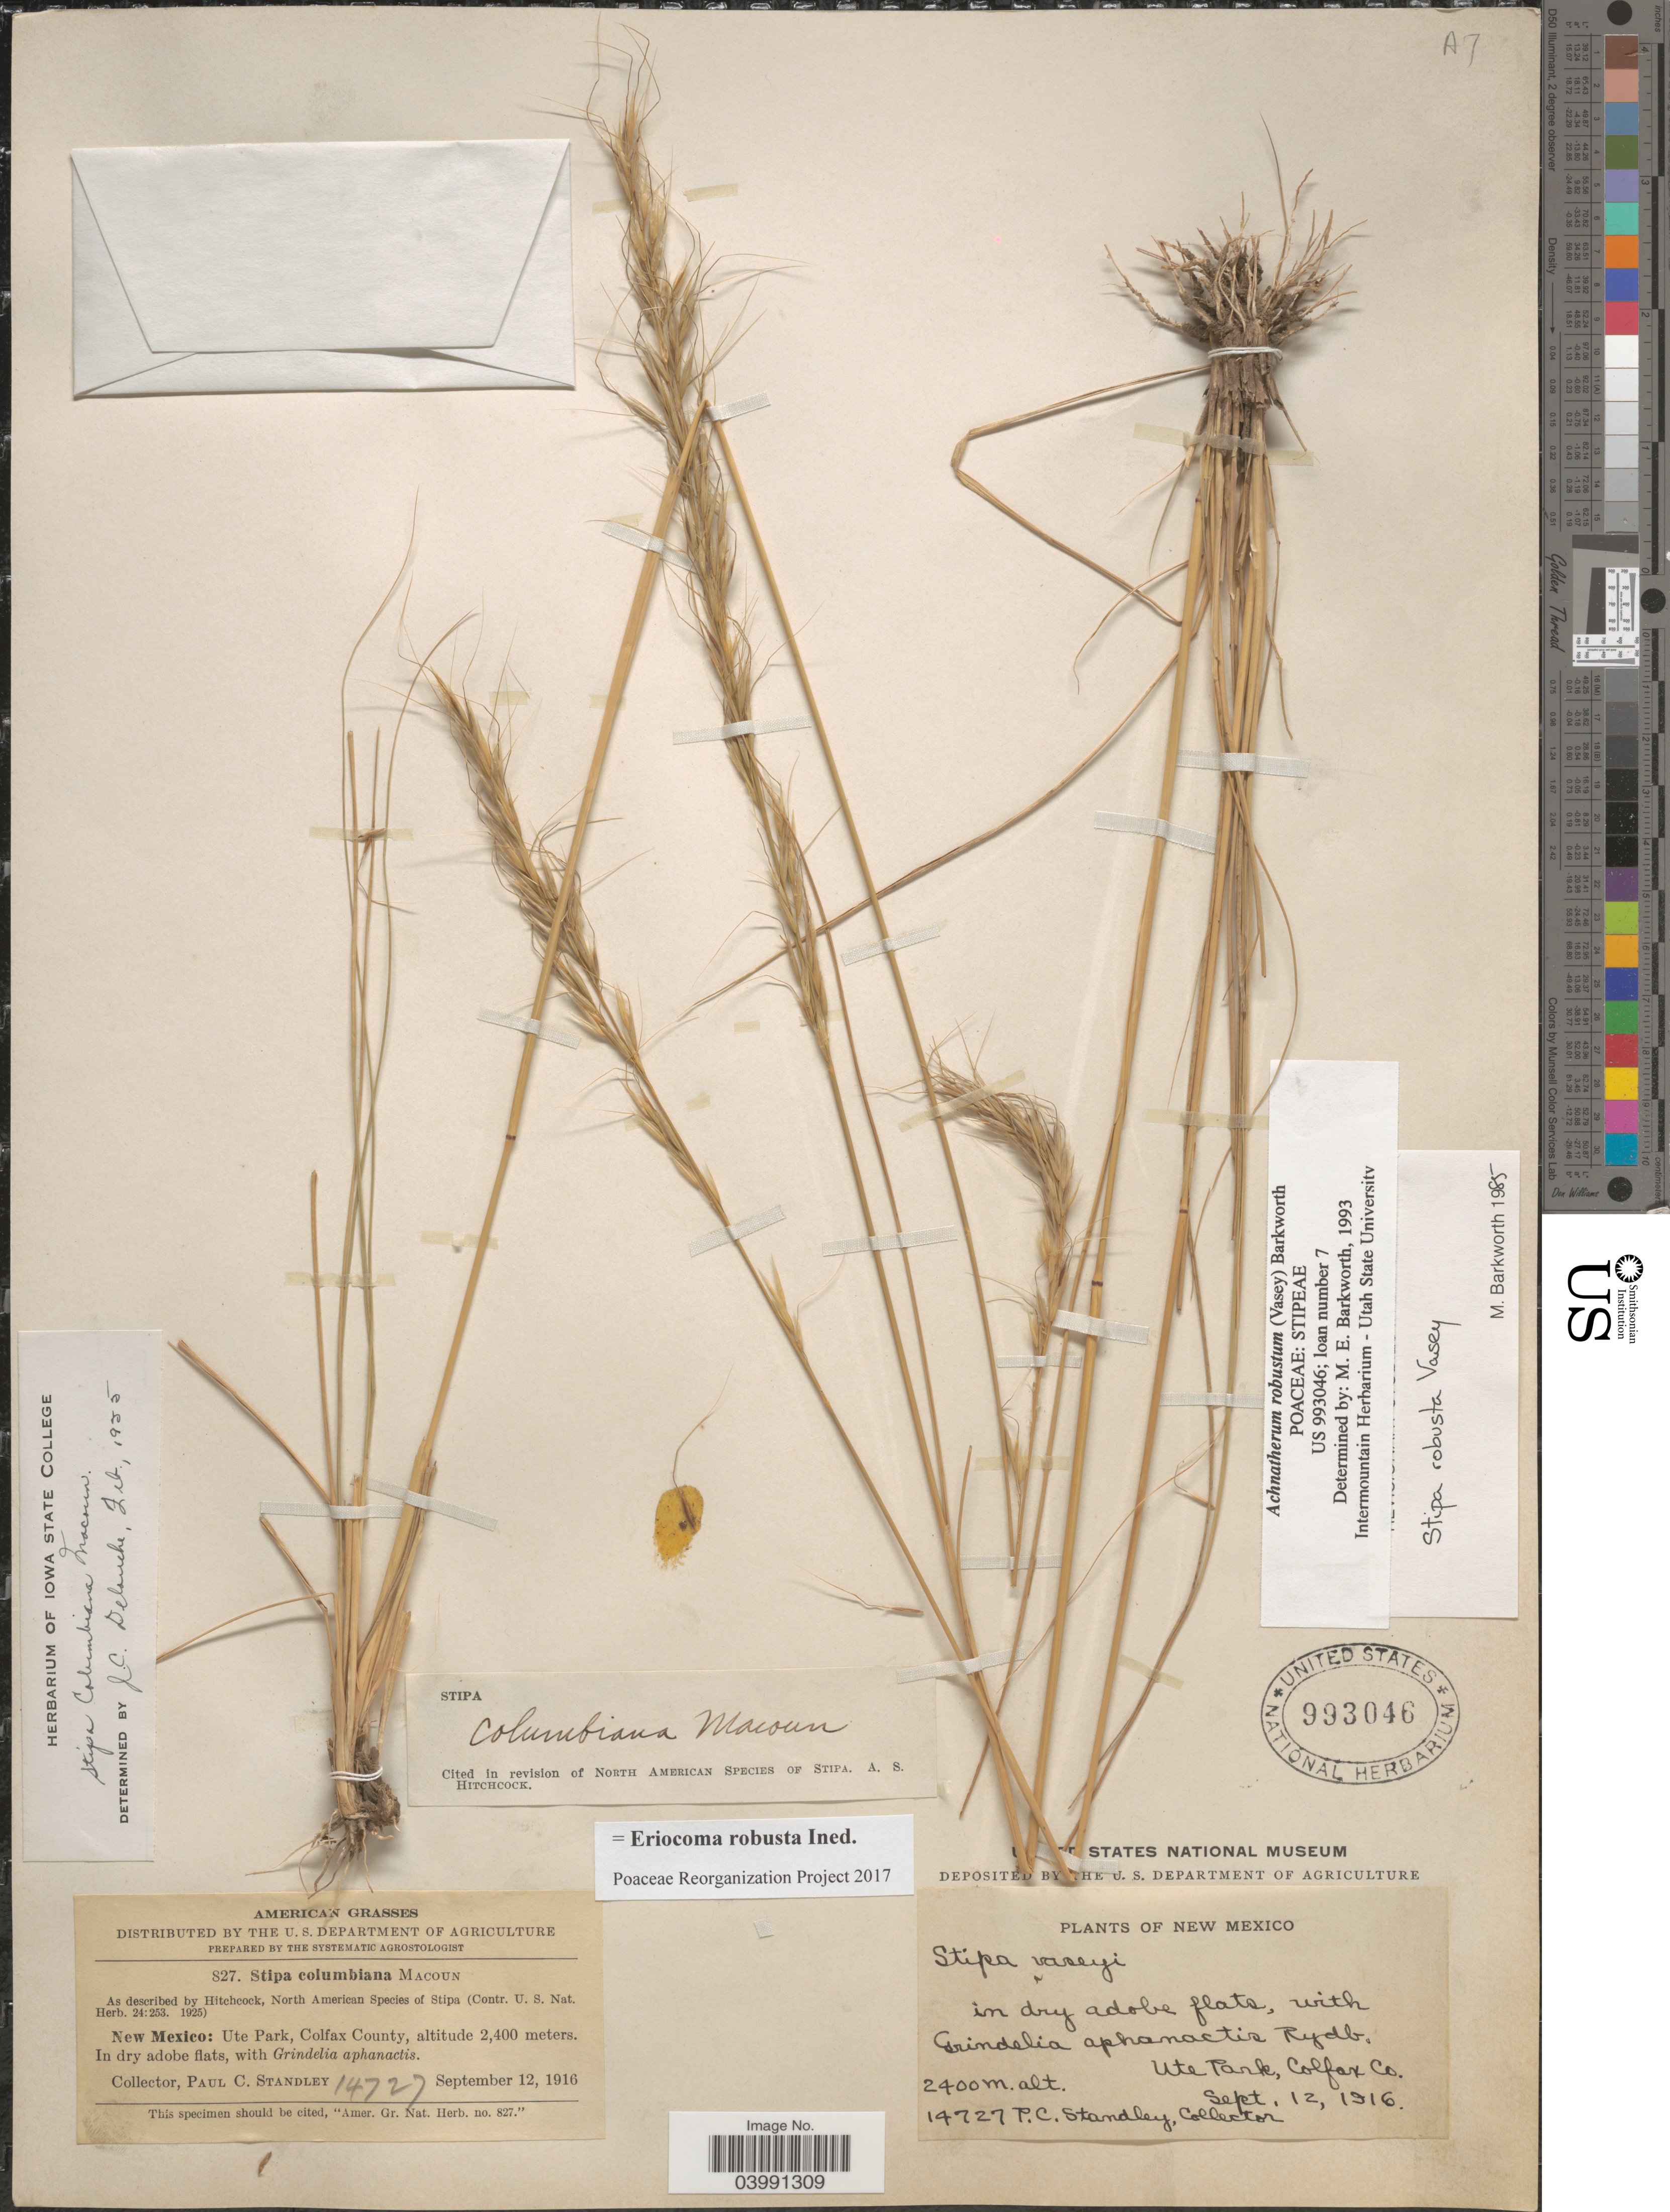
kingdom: Plantae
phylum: Tracheophyta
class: Liliopsida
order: Poales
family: Poaceae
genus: Eriocoma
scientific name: Eriocoma robusta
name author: (Vasey) Romasch.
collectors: P. C. Standley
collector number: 14727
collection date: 1916-09-12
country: United States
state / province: New Mexico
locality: Ute Park, Colfax County.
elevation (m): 2400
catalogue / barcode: US 993046